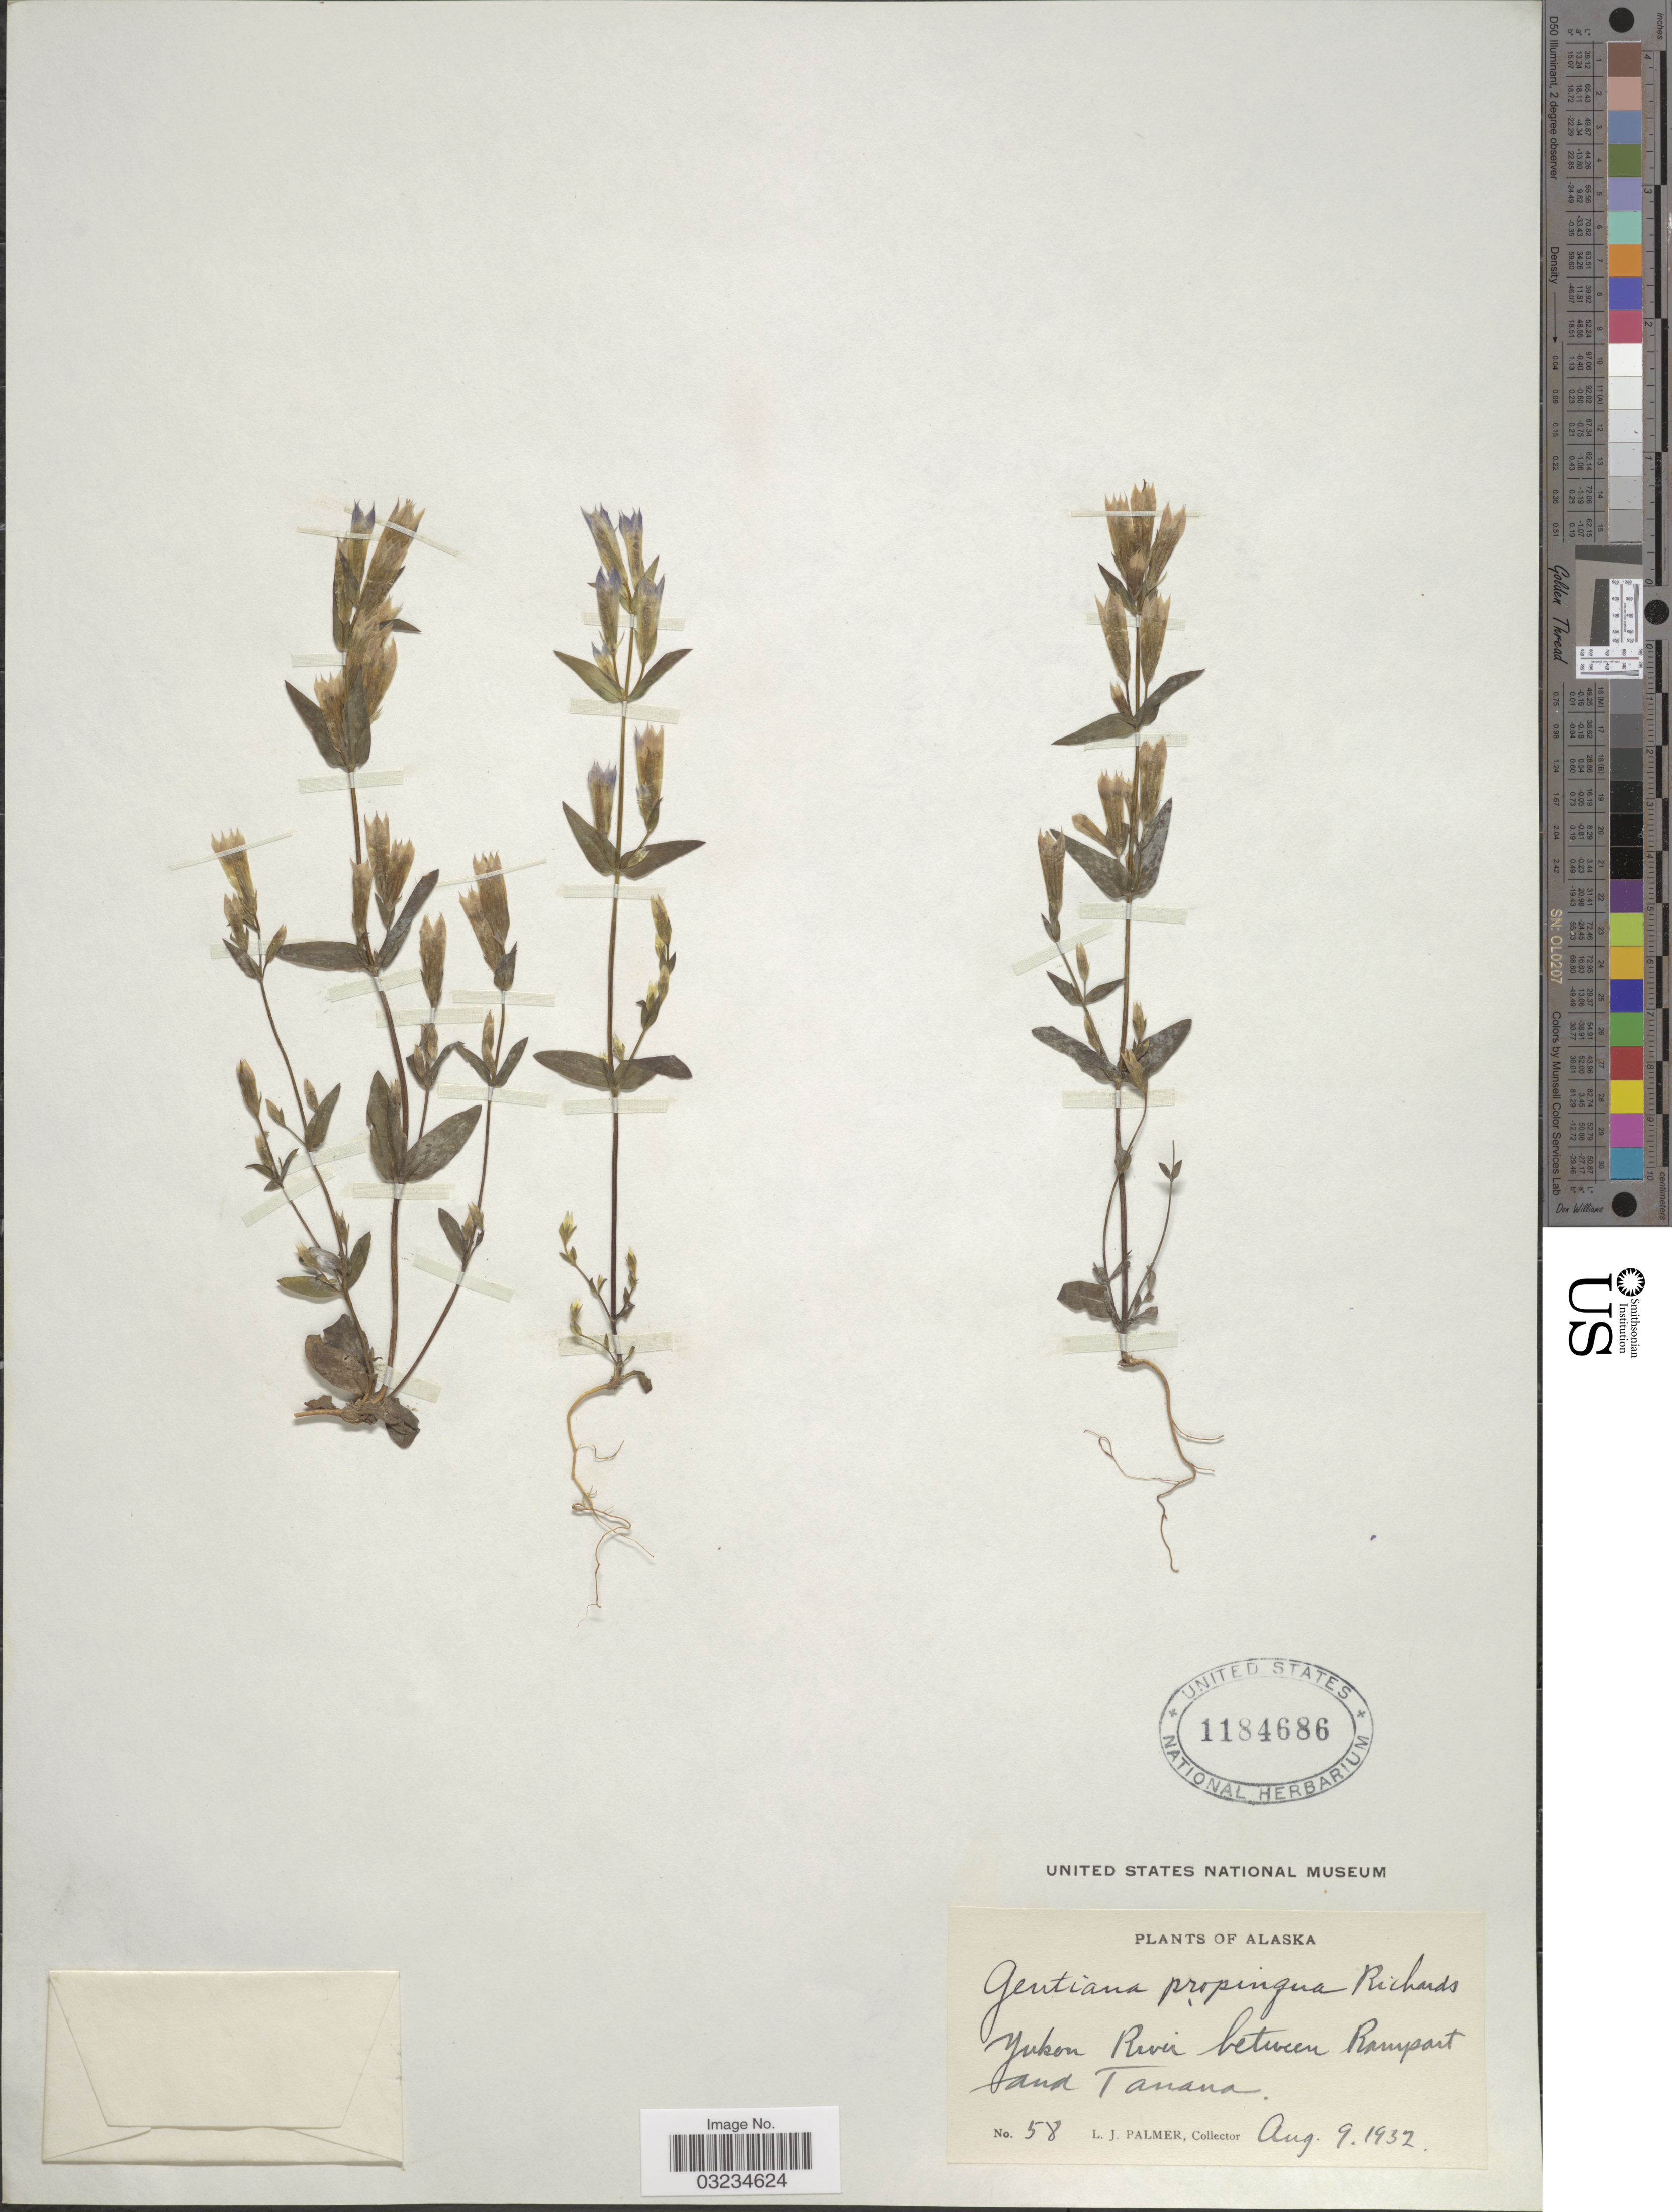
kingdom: Plantae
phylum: Tracheophyta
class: Magnoliopsida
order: Gentianales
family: Gentianaceae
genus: Gentiana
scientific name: Gentiana propinqua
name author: Richards.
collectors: L. J. Palmer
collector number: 58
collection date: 1932-08-09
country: United States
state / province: Alaska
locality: Yukon River between Rampart and Tanana.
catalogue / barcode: US 1184686